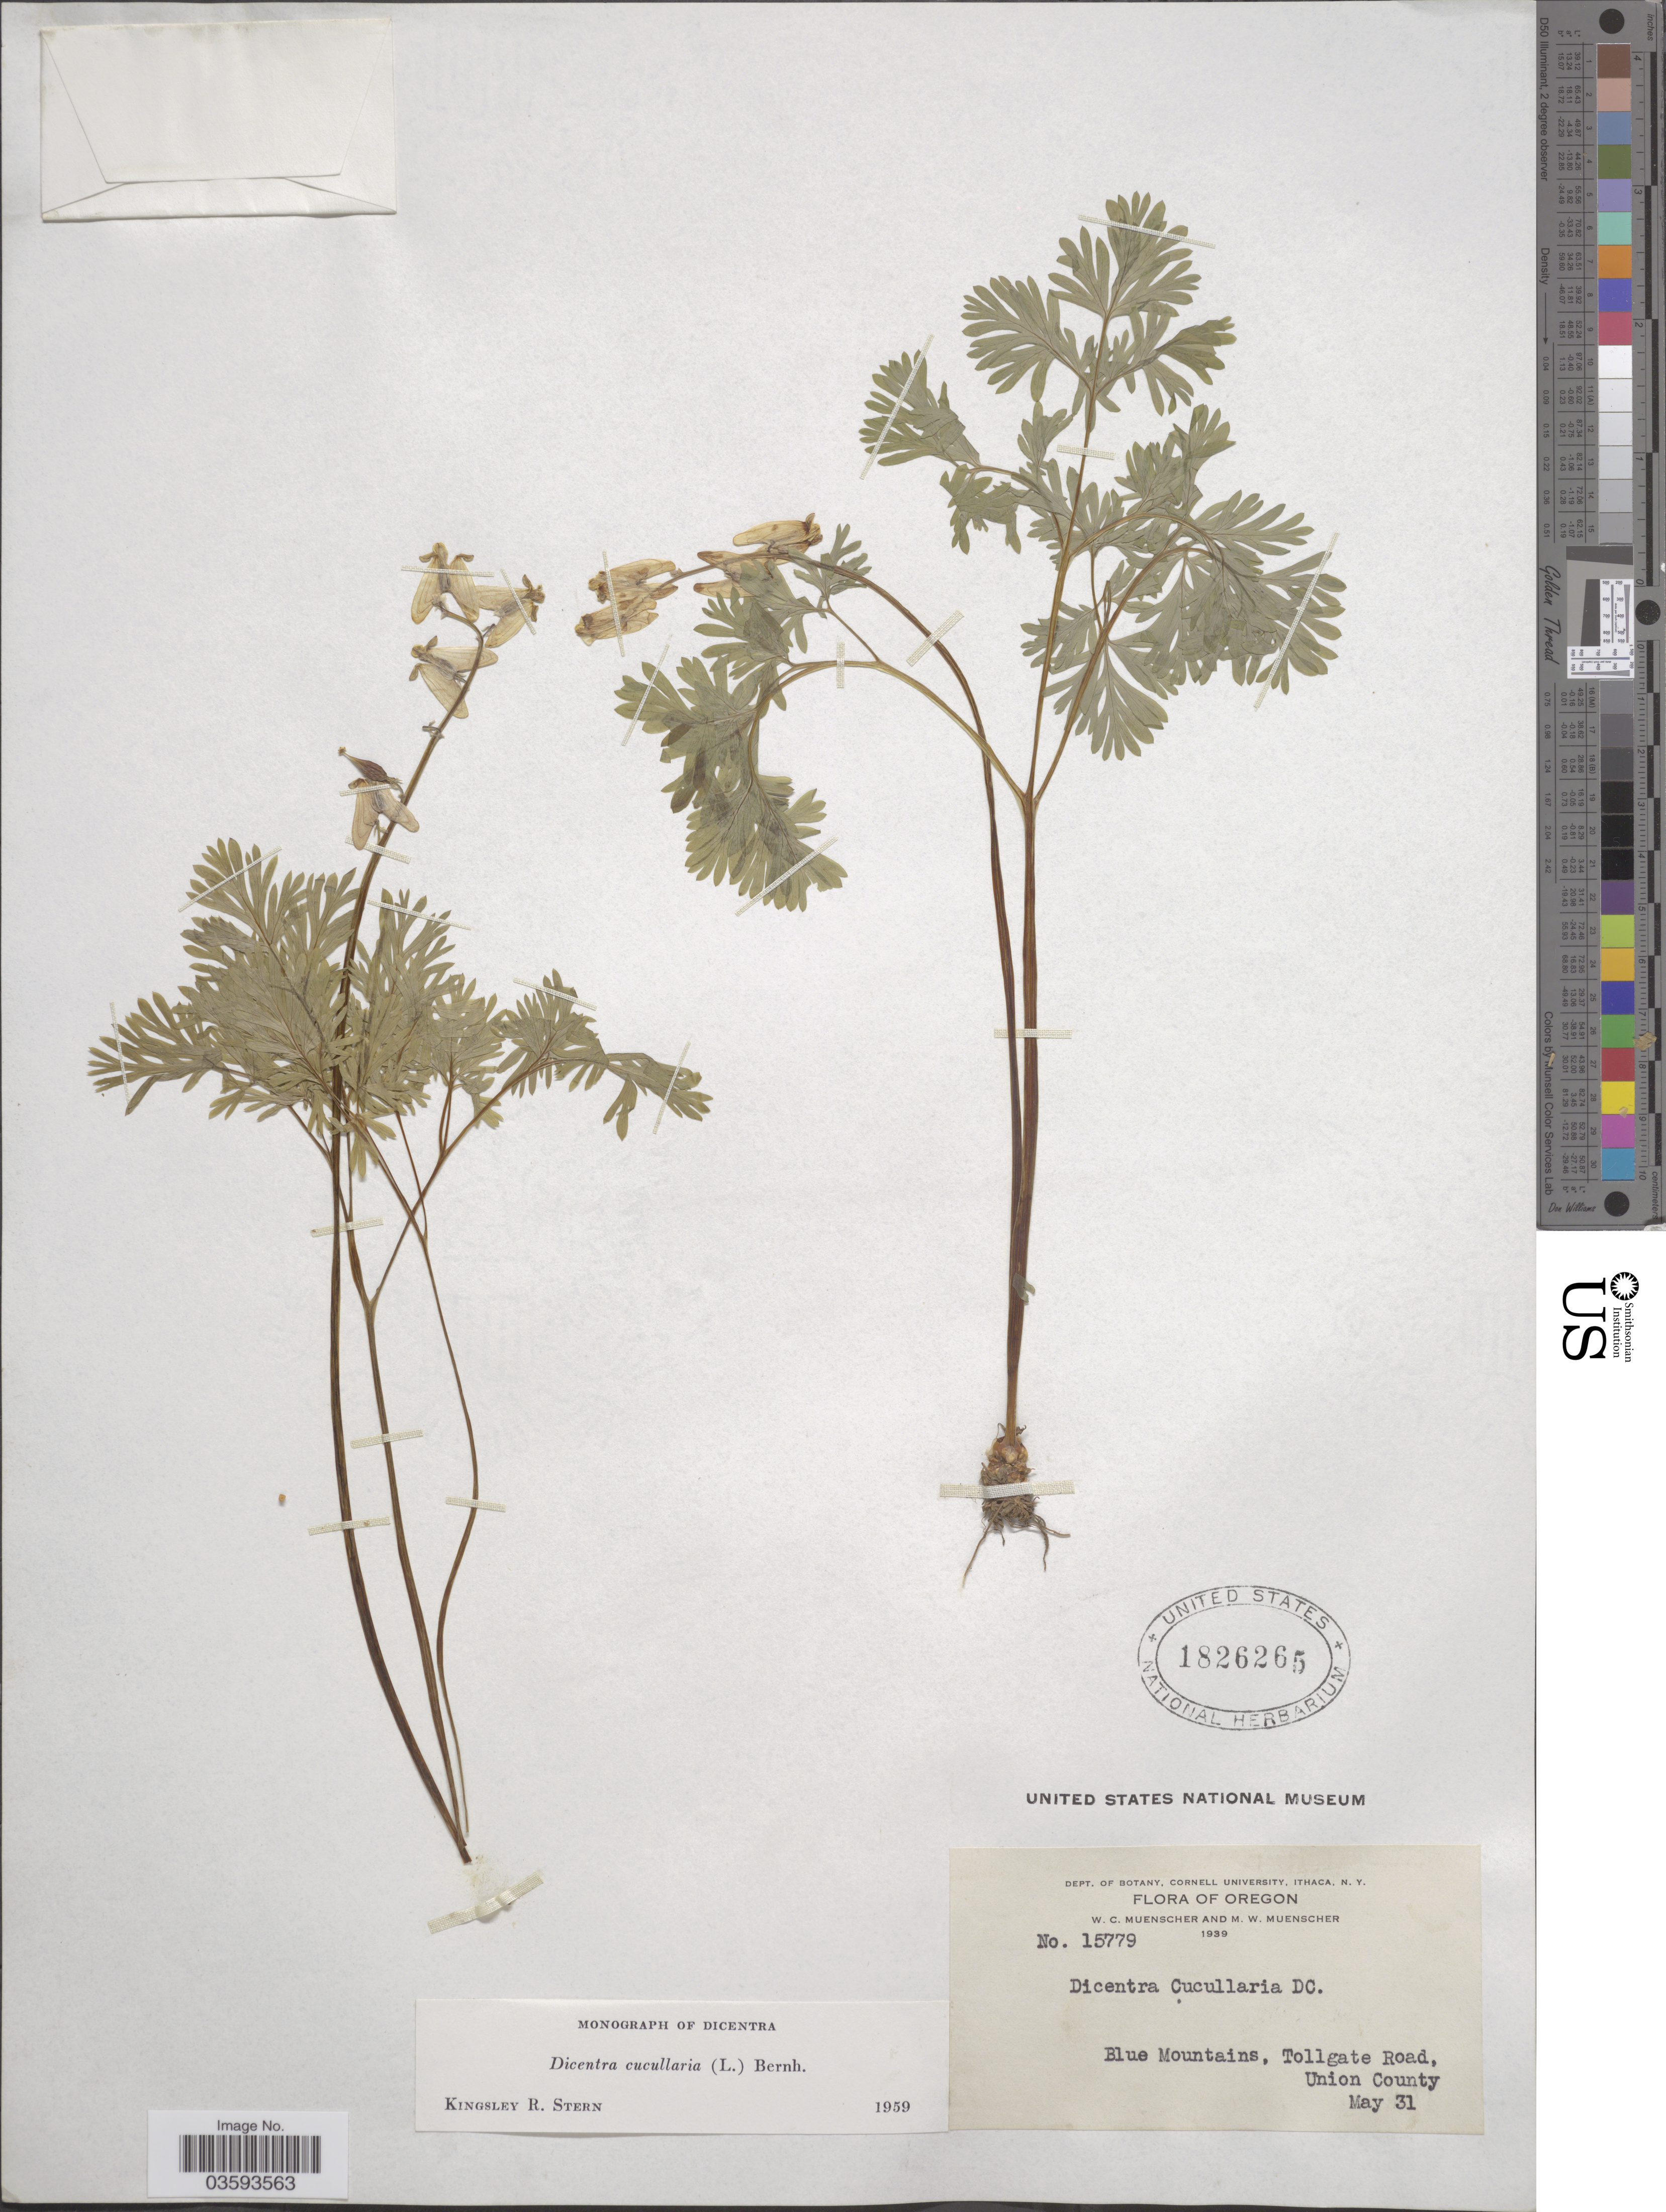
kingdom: Plantae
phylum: Tracheophyta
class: Magnoliopsida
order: Ranunculales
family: Papaveraceae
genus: Dicentra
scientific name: Dicentra cucullaria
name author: (L.) Bernh.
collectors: W. Muenscher & M. Muenscher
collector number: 15779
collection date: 1939-05-31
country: United States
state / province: Oregon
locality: Blue Mountains, Tollgate Road, Union County.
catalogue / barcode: US 1826265